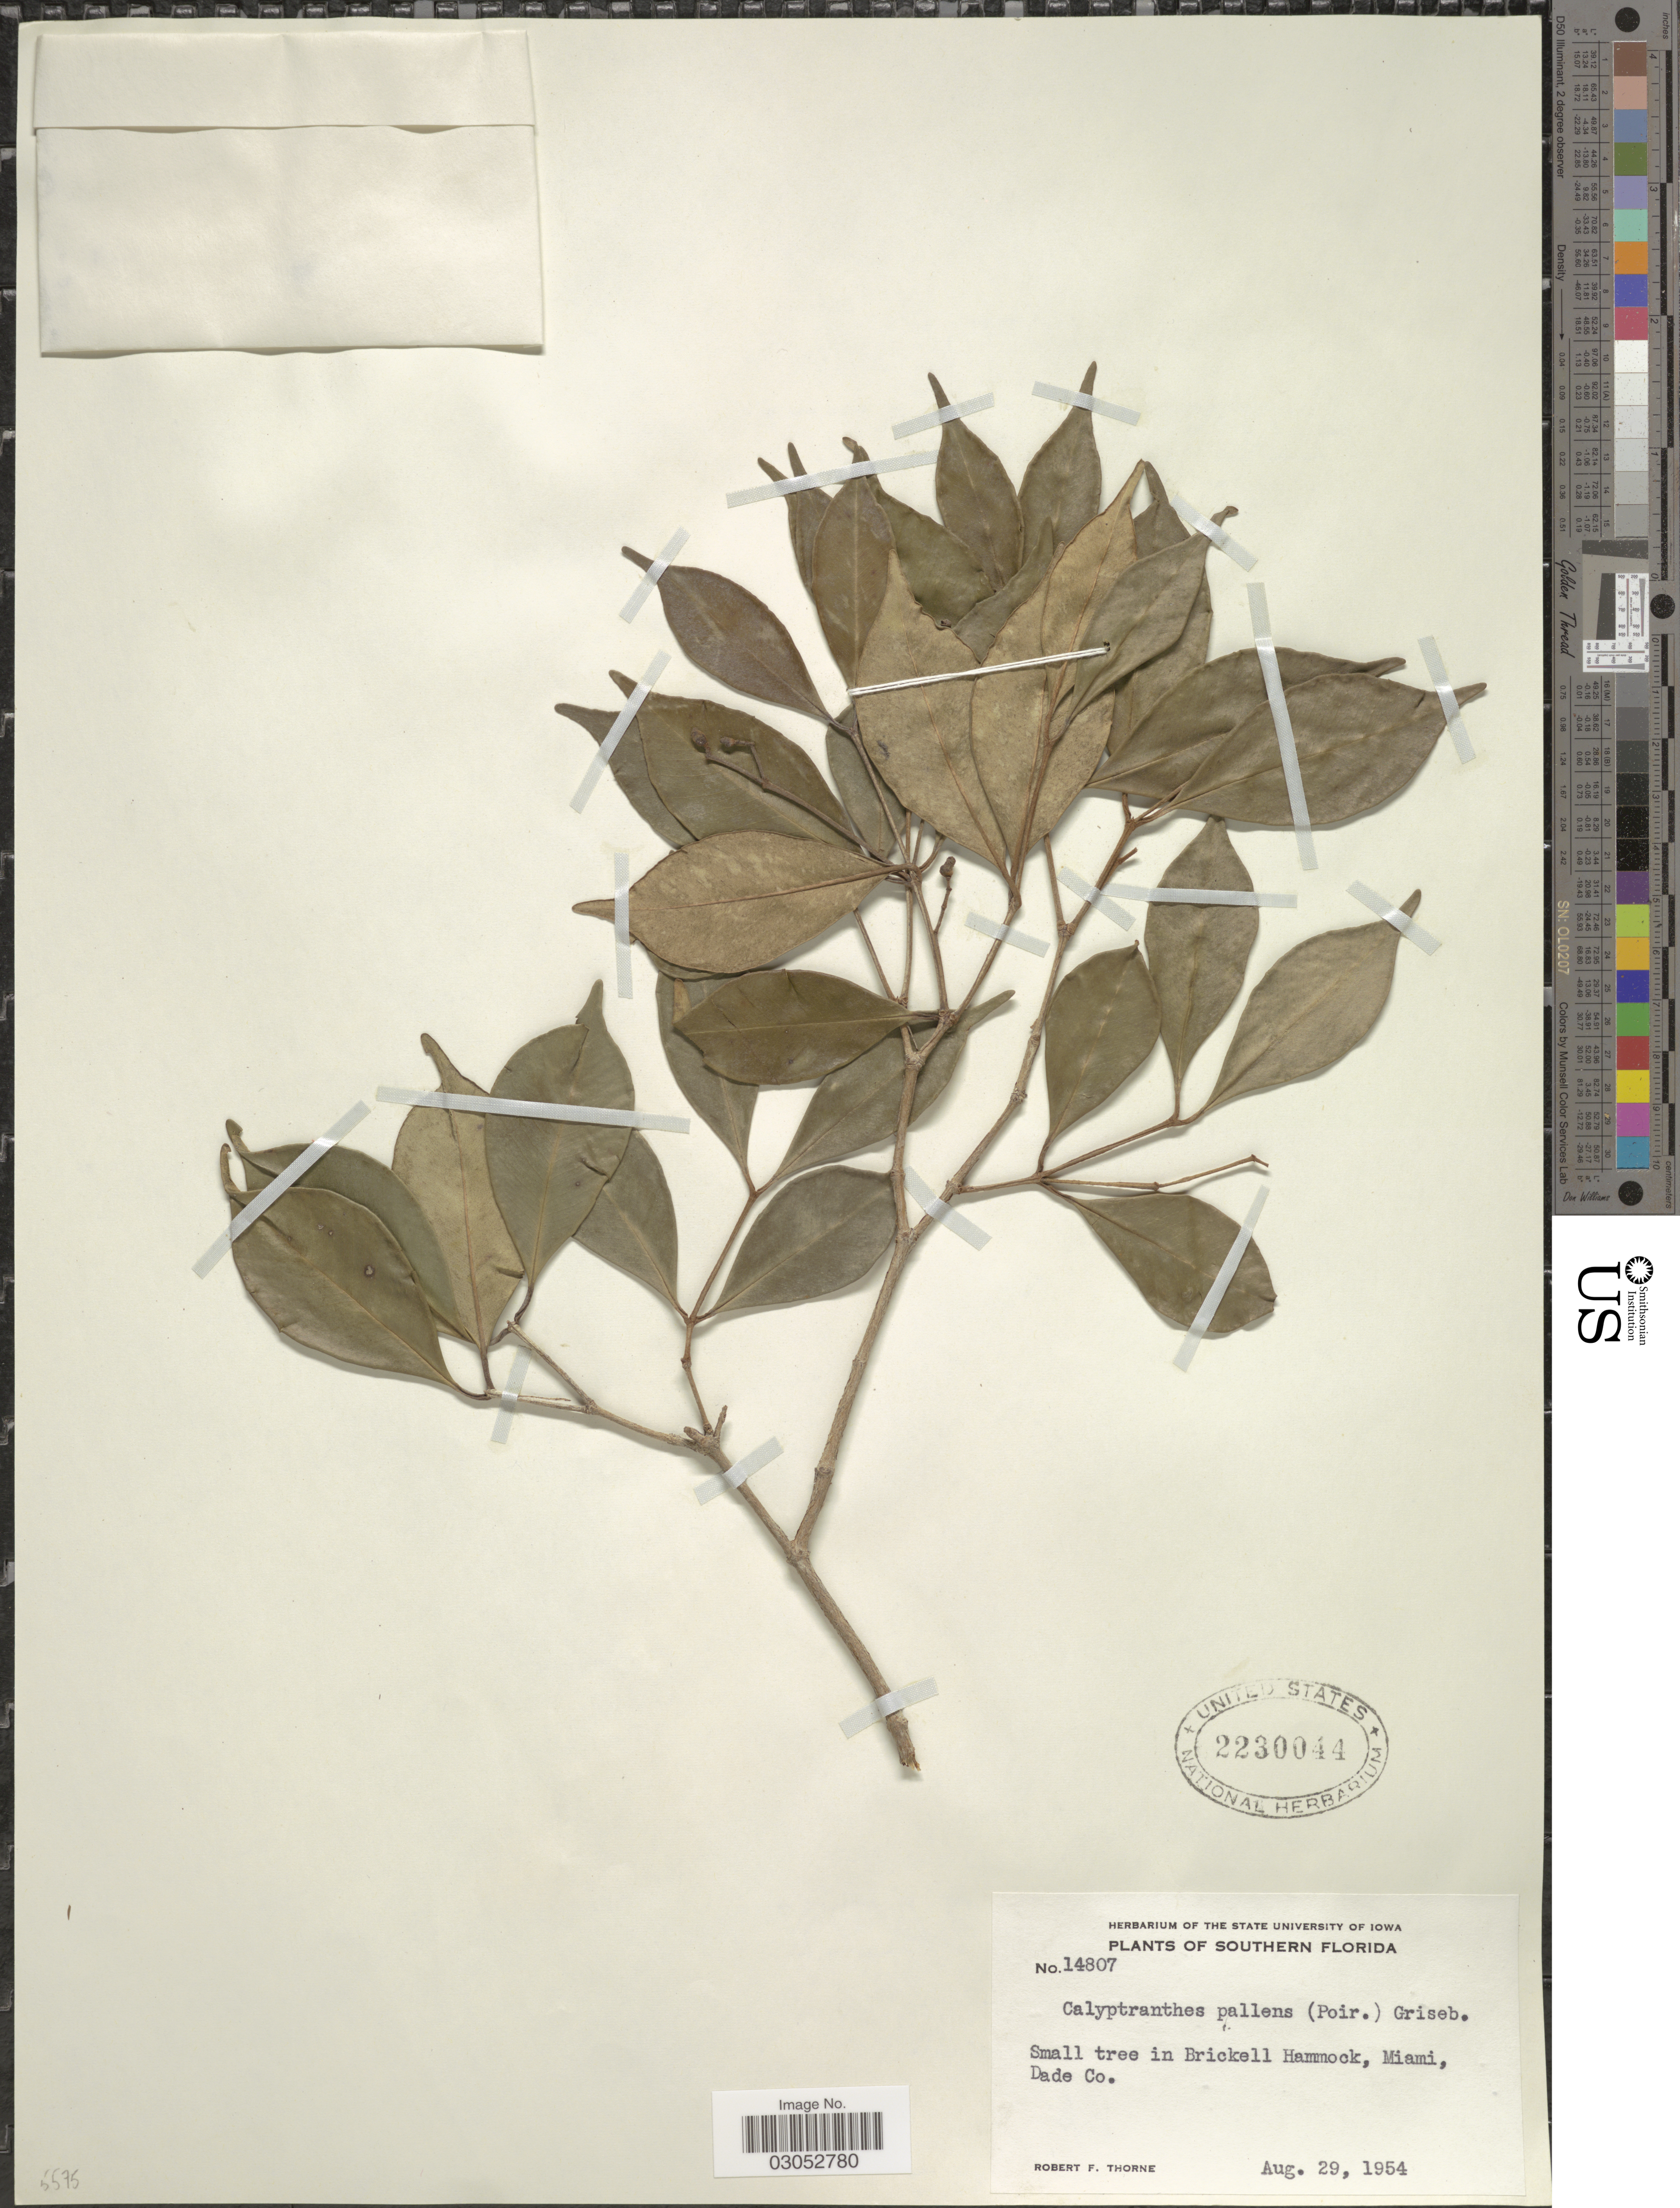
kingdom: Plantae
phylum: Tracheophyta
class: Magnoliopsida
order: Myrtales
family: Myrtaceae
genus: Myrcia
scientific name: Myrcia neopallens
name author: A.R. Lourenço & E. Lucas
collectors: R. F. Thorne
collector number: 14807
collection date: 1954-08-29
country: United States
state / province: Florida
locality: Southern Florida. Small tree in Brickell Hammock, Miami, Dade Co.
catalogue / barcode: US 2230044